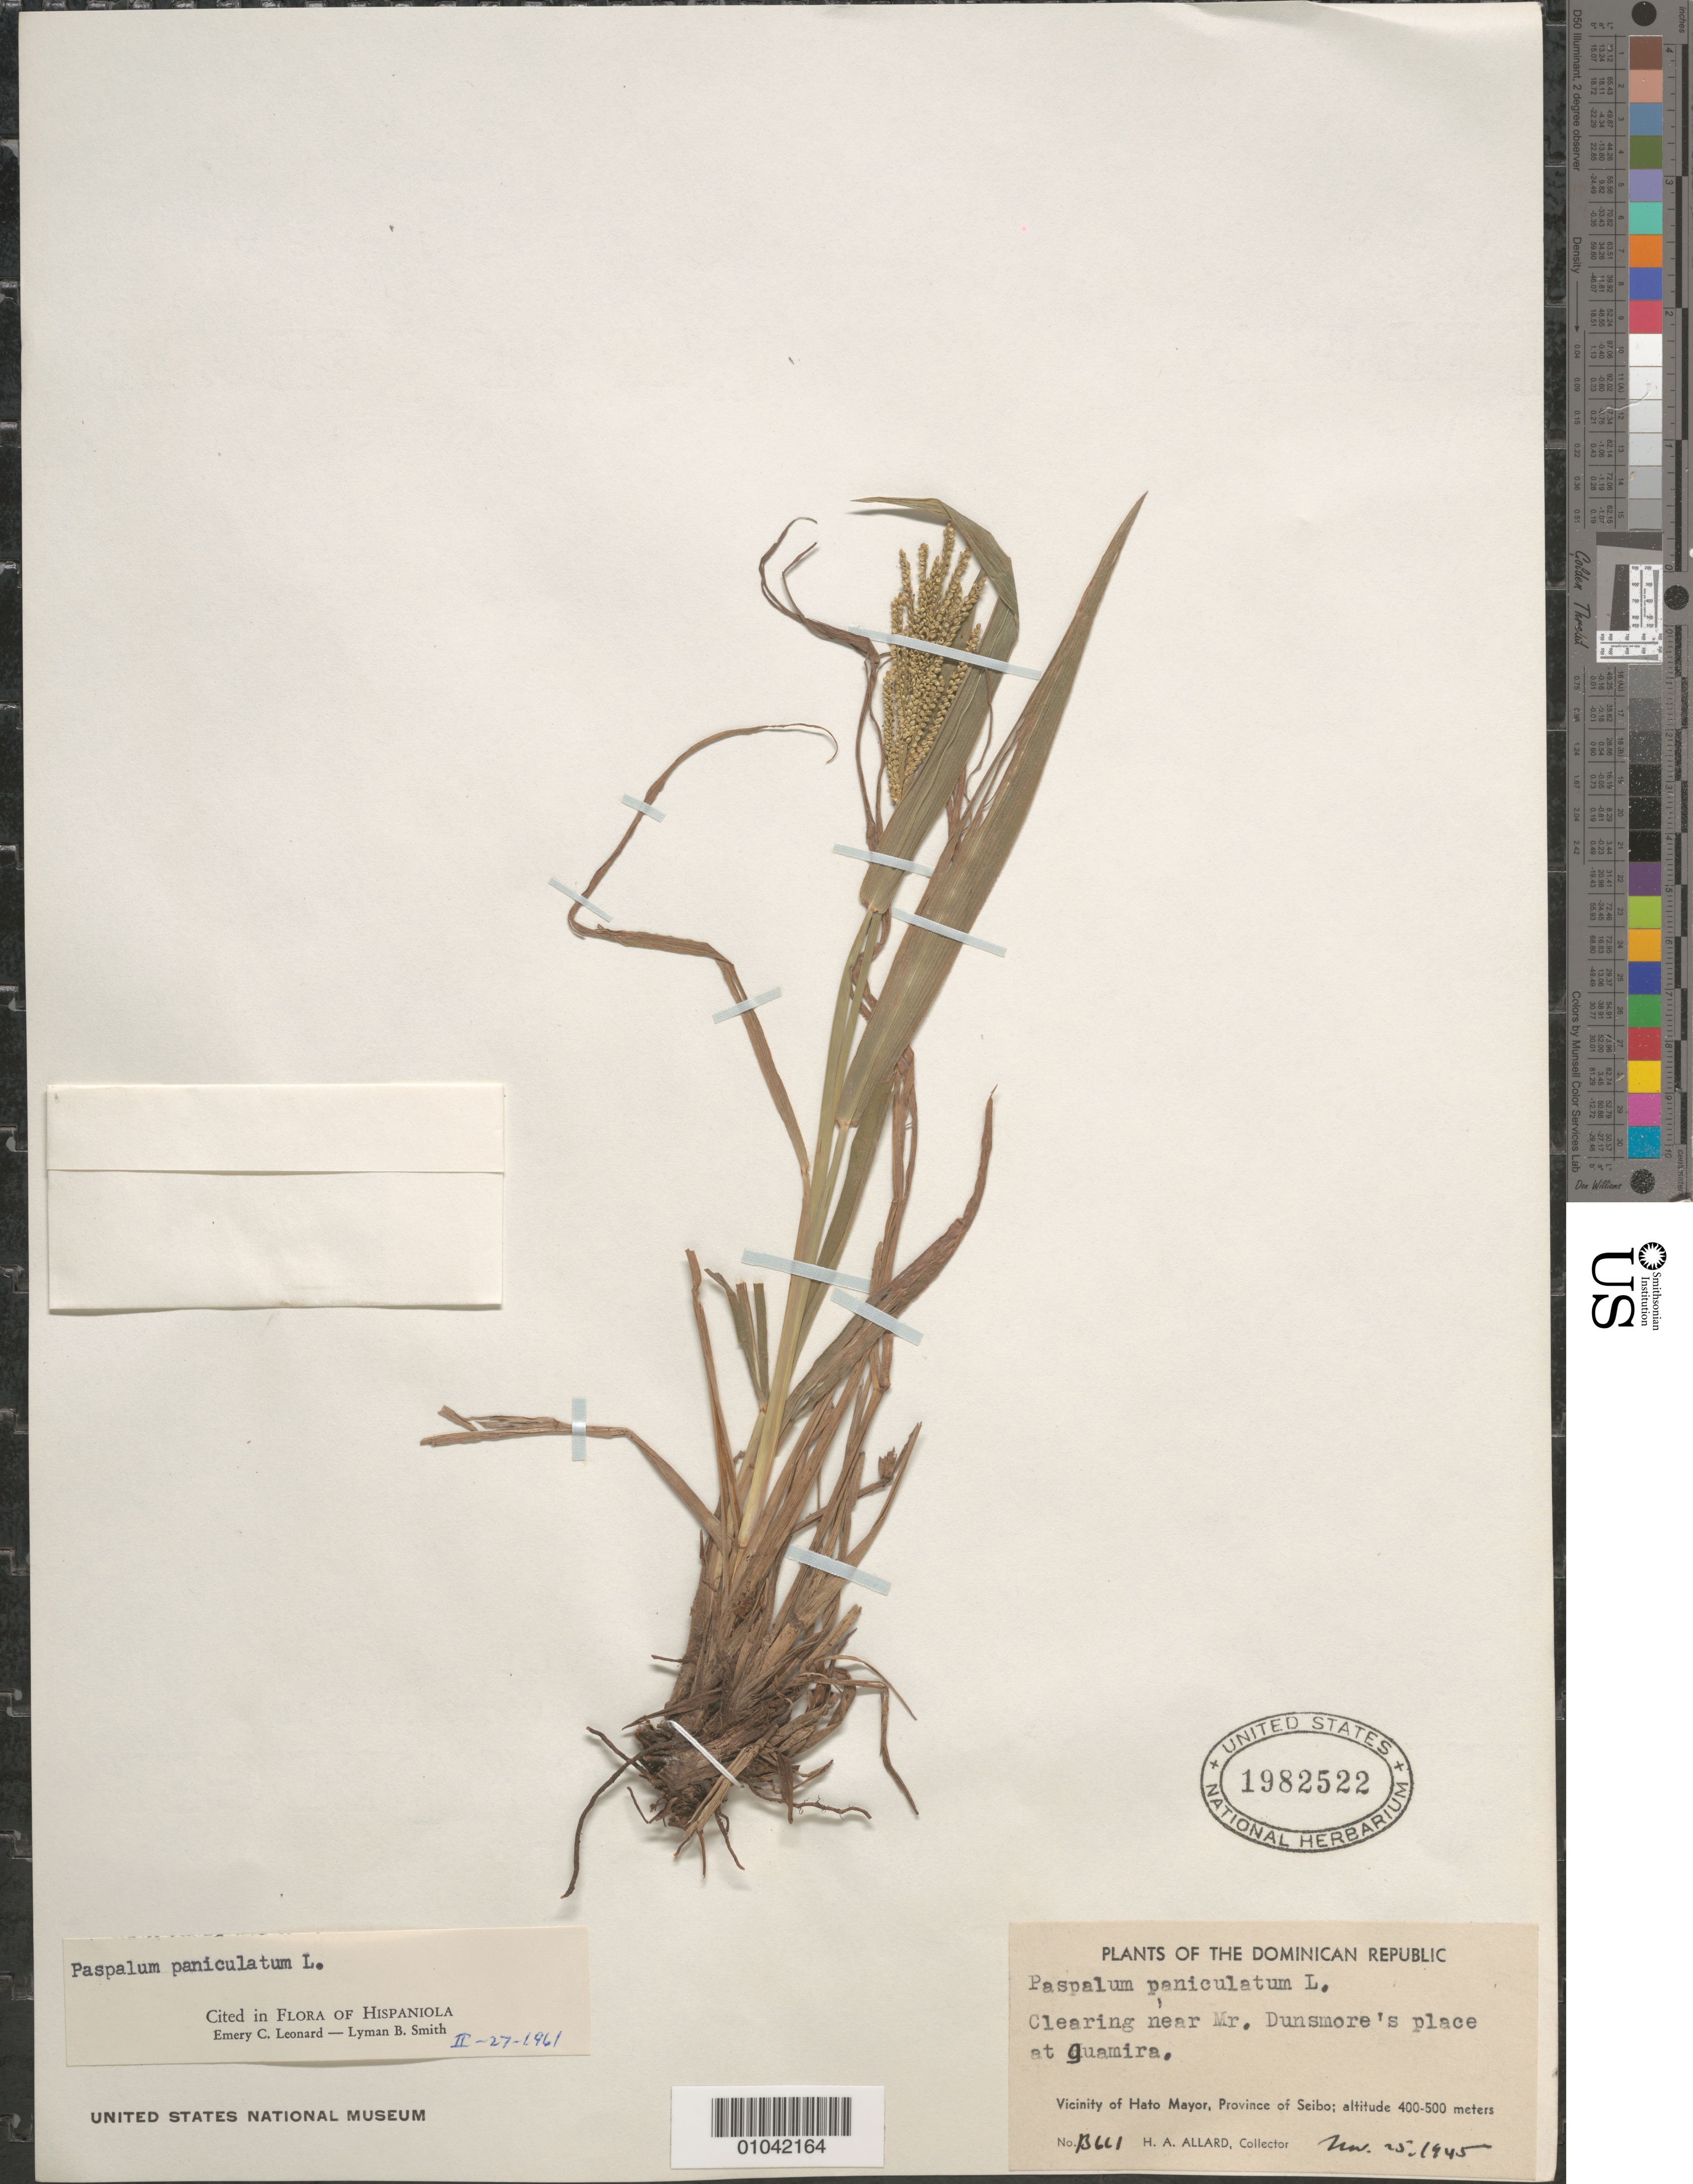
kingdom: Plantae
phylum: Tracheophyta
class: Liliopsida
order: Poales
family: Poaceae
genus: Paspalum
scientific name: Paspalum paniculatum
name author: L.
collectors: H. A. Allard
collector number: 13661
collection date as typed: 25 Nov 1945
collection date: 1945-11-25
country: Dominican Republic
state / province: Hato Mayor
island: Hispaniola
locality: Vicinity of Hato Mayor, clearing near Mr. Dunsmore's place at Guamira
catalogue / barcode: US 1982522